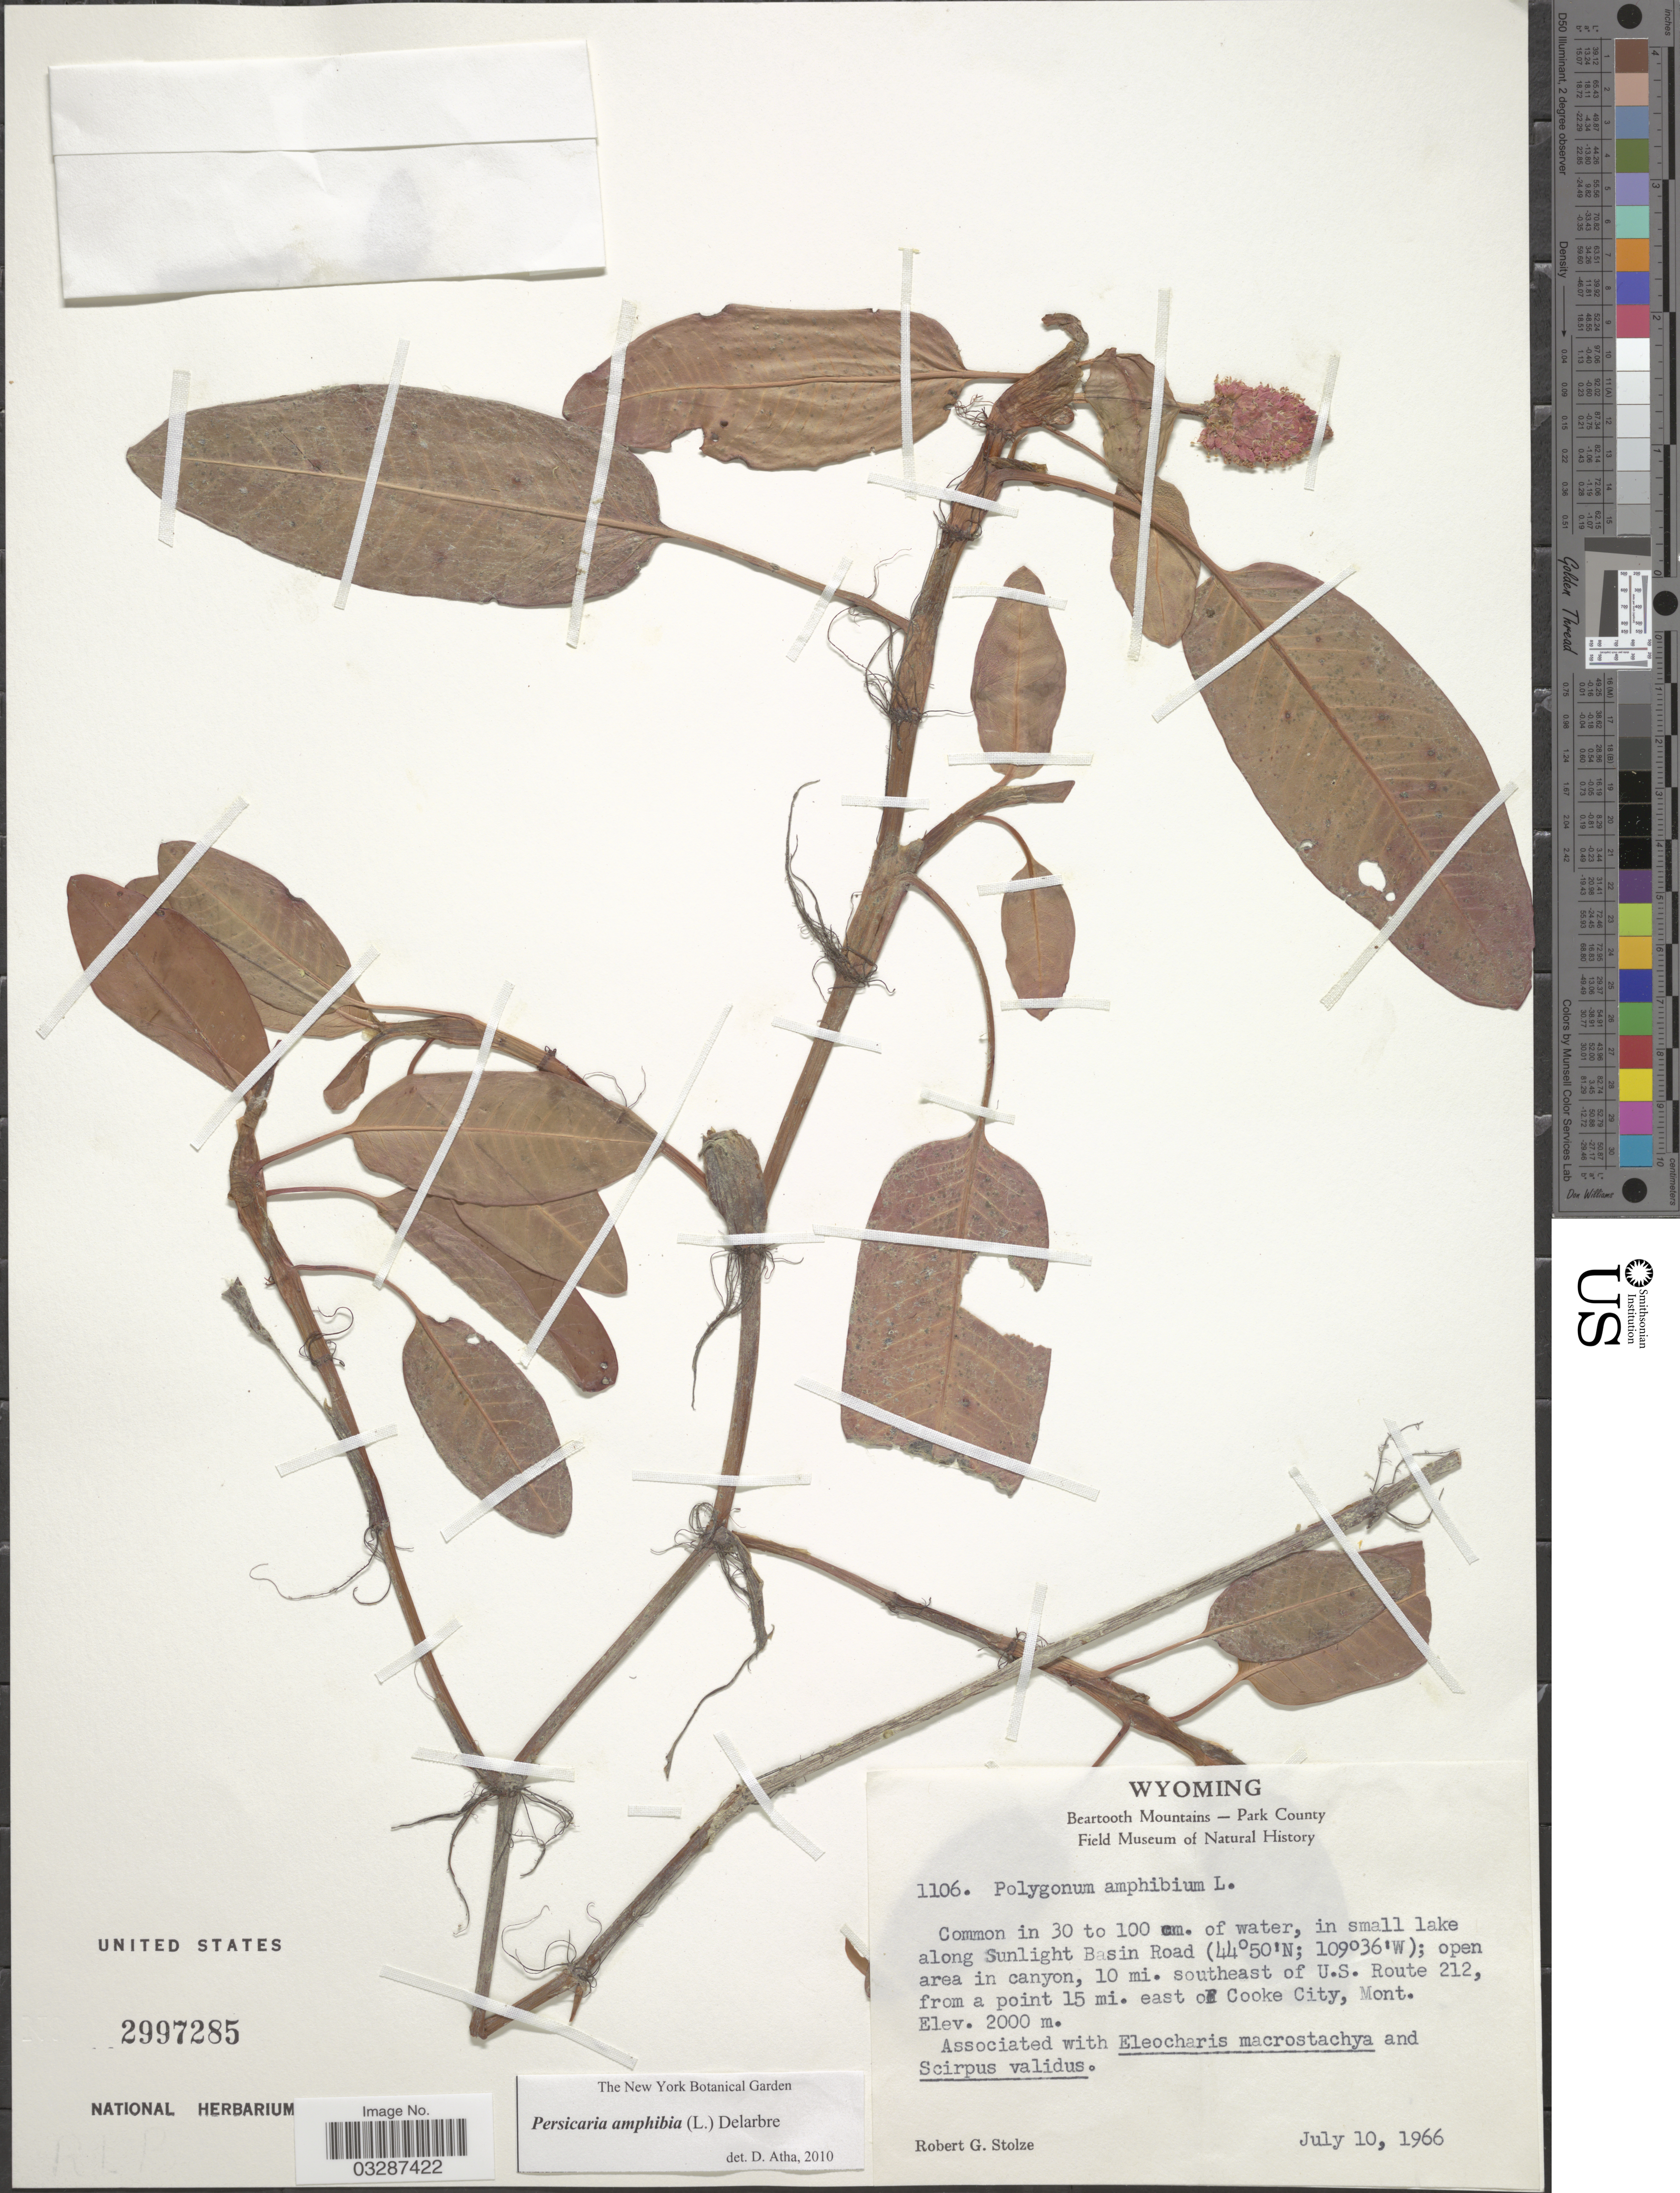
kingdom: Plantae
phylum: Tracheophyta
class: Magnoliopsida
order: Caryophyllales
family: Polygonaceae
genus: Persicaria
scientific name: Persicaria amphibia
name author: (L.) Delarbre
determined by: Atha, D. E.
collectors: R. G. Stolze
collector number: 1106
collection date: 1966-07-10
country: United States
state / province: Montana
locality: In small lake along Sunlight Basin Road; open area in canyon, 10 mi. southeast of U.S. Route 212, from a point 15 mi. east of Cooke City, Mont.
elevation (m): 2000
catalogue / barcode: US 2997285